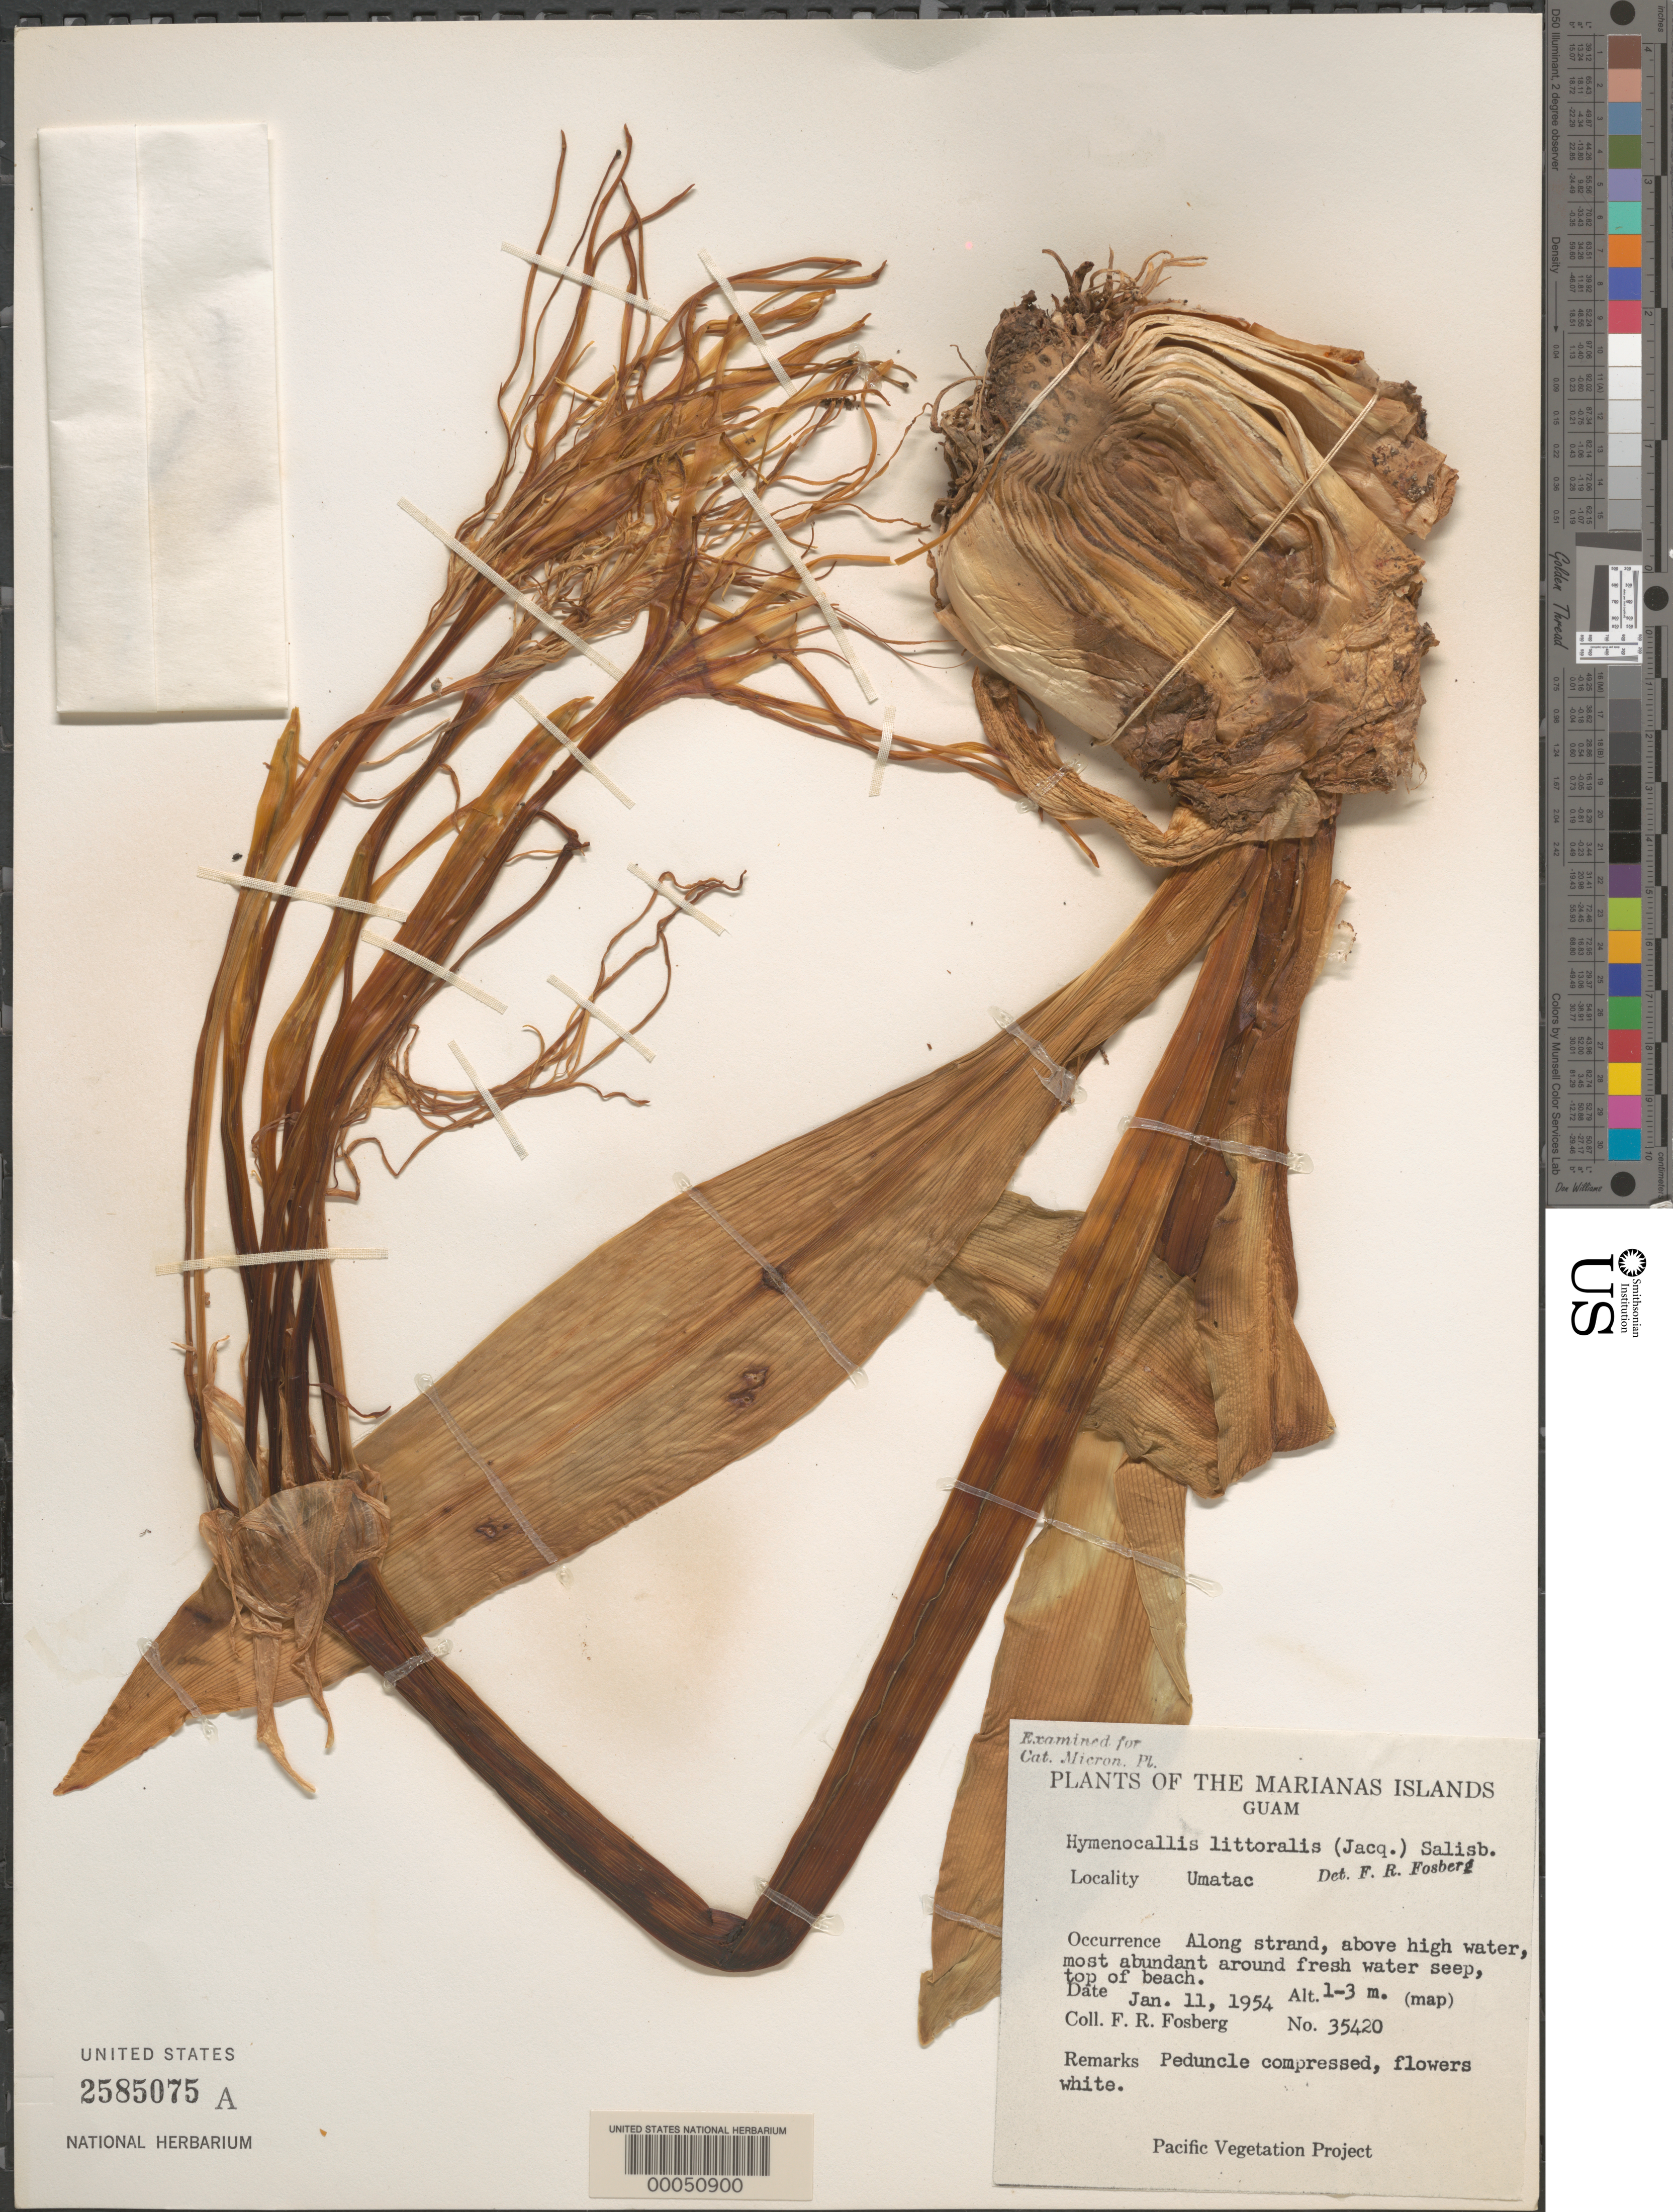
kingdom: Plantae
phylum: Tracheophyta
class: Liliopsida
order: Asparagales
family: Amaryllidaceae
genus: Hymenocallis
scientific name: Hymenocallis littoralis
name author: (Jacq.) Salisb.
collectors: F. R. Fosberg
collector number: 35420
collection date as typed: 11 Jan 1954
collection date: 1954-01-11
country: Guam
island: Guam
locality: Umatac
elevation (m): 1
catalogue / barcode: US 2585075A